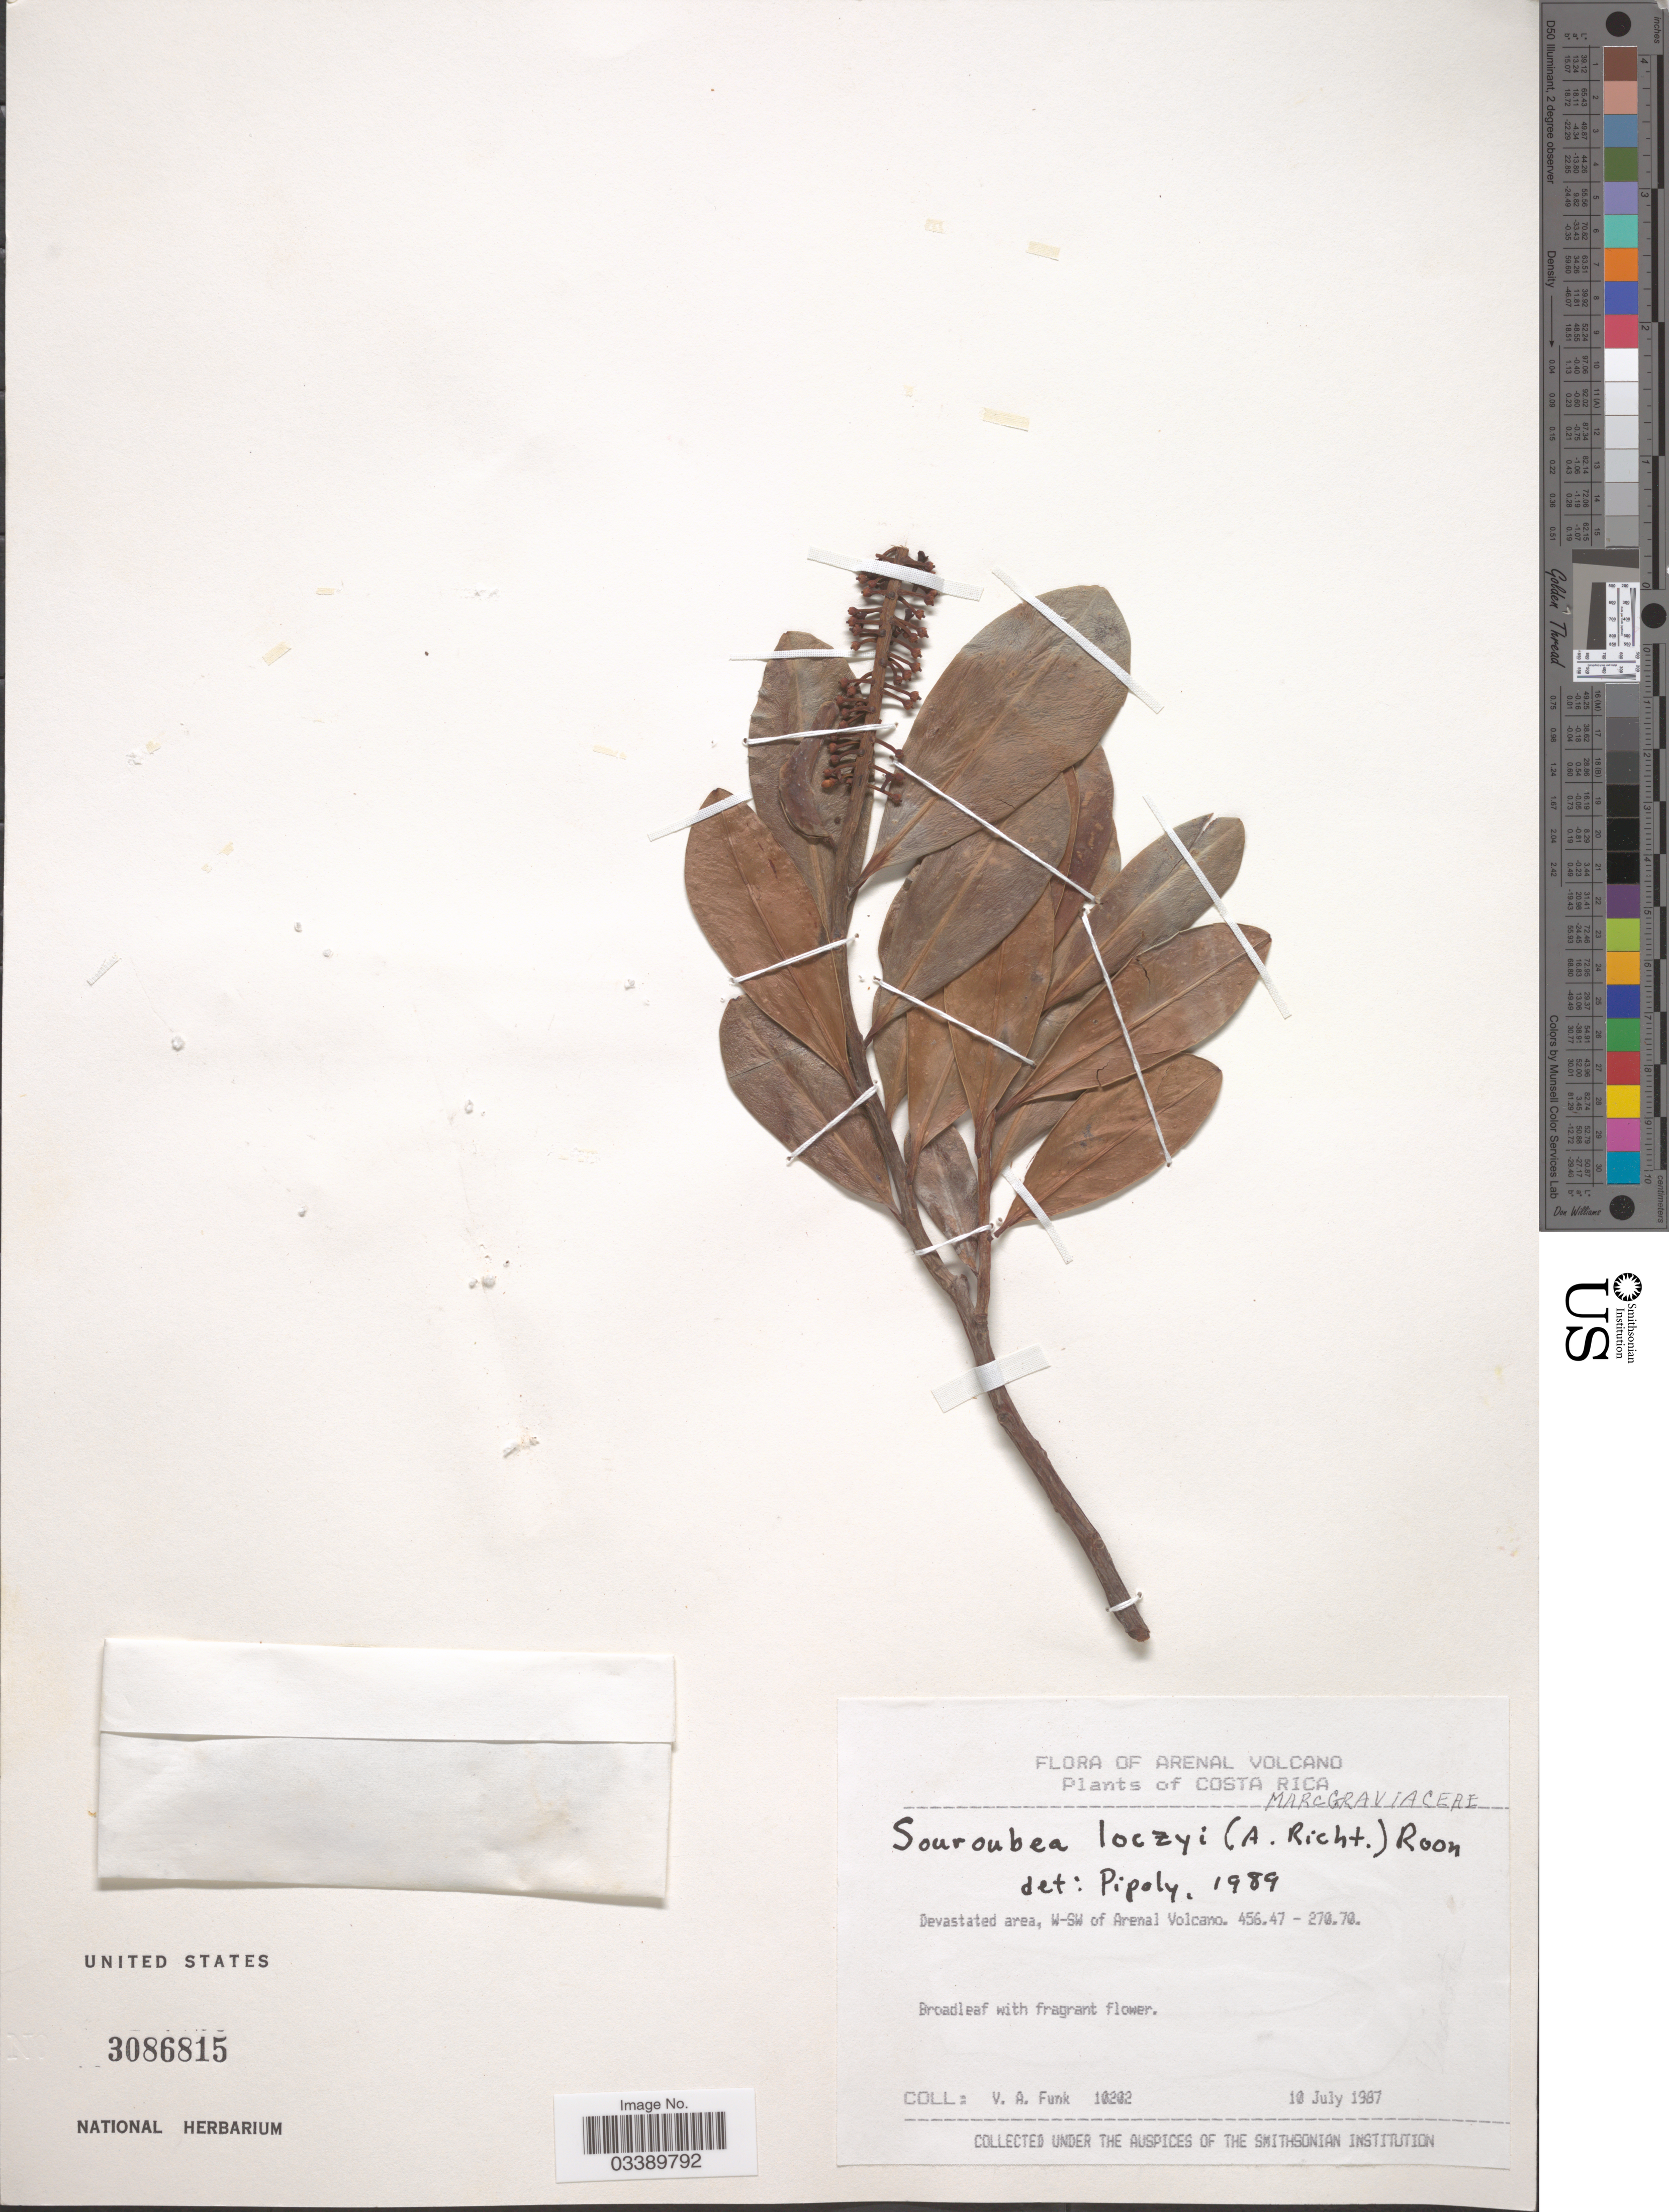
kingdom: Plantae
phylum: Tracheophyta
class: Magnoliopsida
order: Ericales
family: Marcgraviaceae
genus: Souroubea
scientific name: Souroubea loczyi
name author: (V.A. Richt.) de Roon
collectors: V. Funk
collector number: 10202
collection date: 1987-07-10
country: Costa Rica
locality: Arenal Volcano. Devastated area, W-SW of Arenal Volcano.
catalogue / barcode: US 3086815